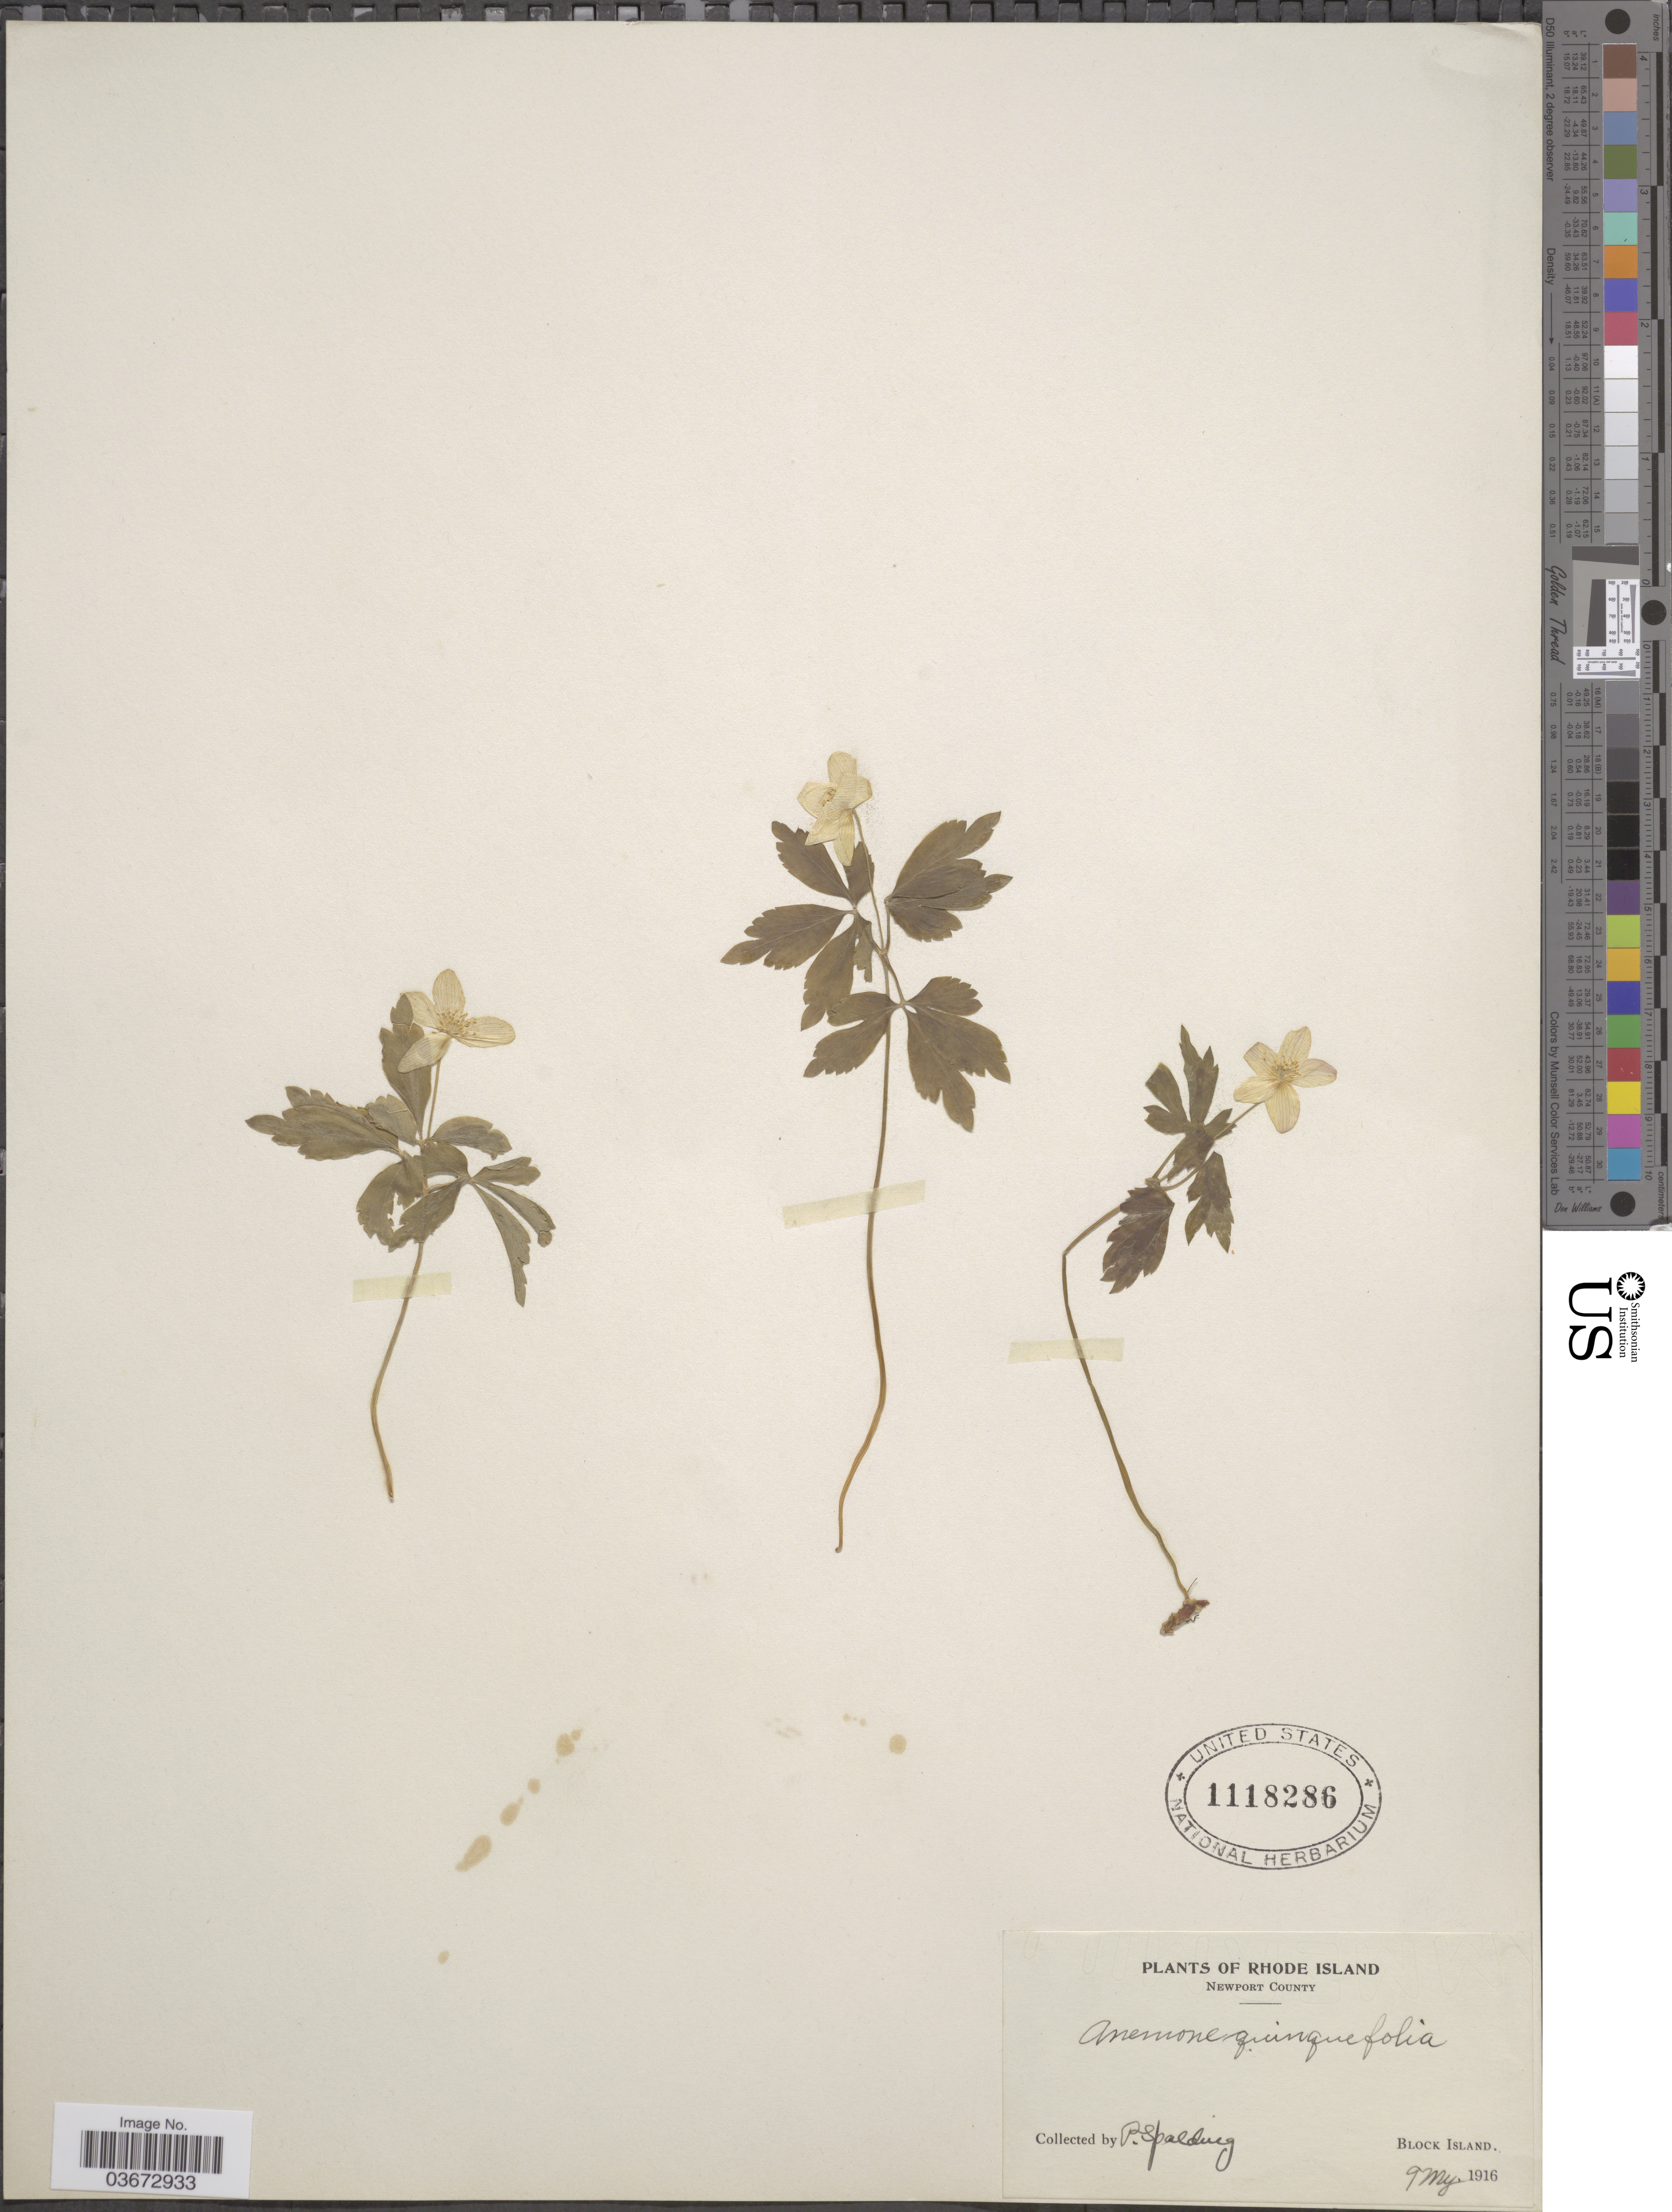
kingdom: Plantae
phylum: Tracheophyta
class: Magnoliopsida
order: Ranunculales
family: Ranunculaceae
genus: Anemone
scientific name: Anemone quinquefolia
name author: L.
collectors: P. Spalding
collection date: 1916-05-09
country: United States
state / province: Rhode Island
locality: Newport County. Block Island.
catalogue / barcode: US 1118286